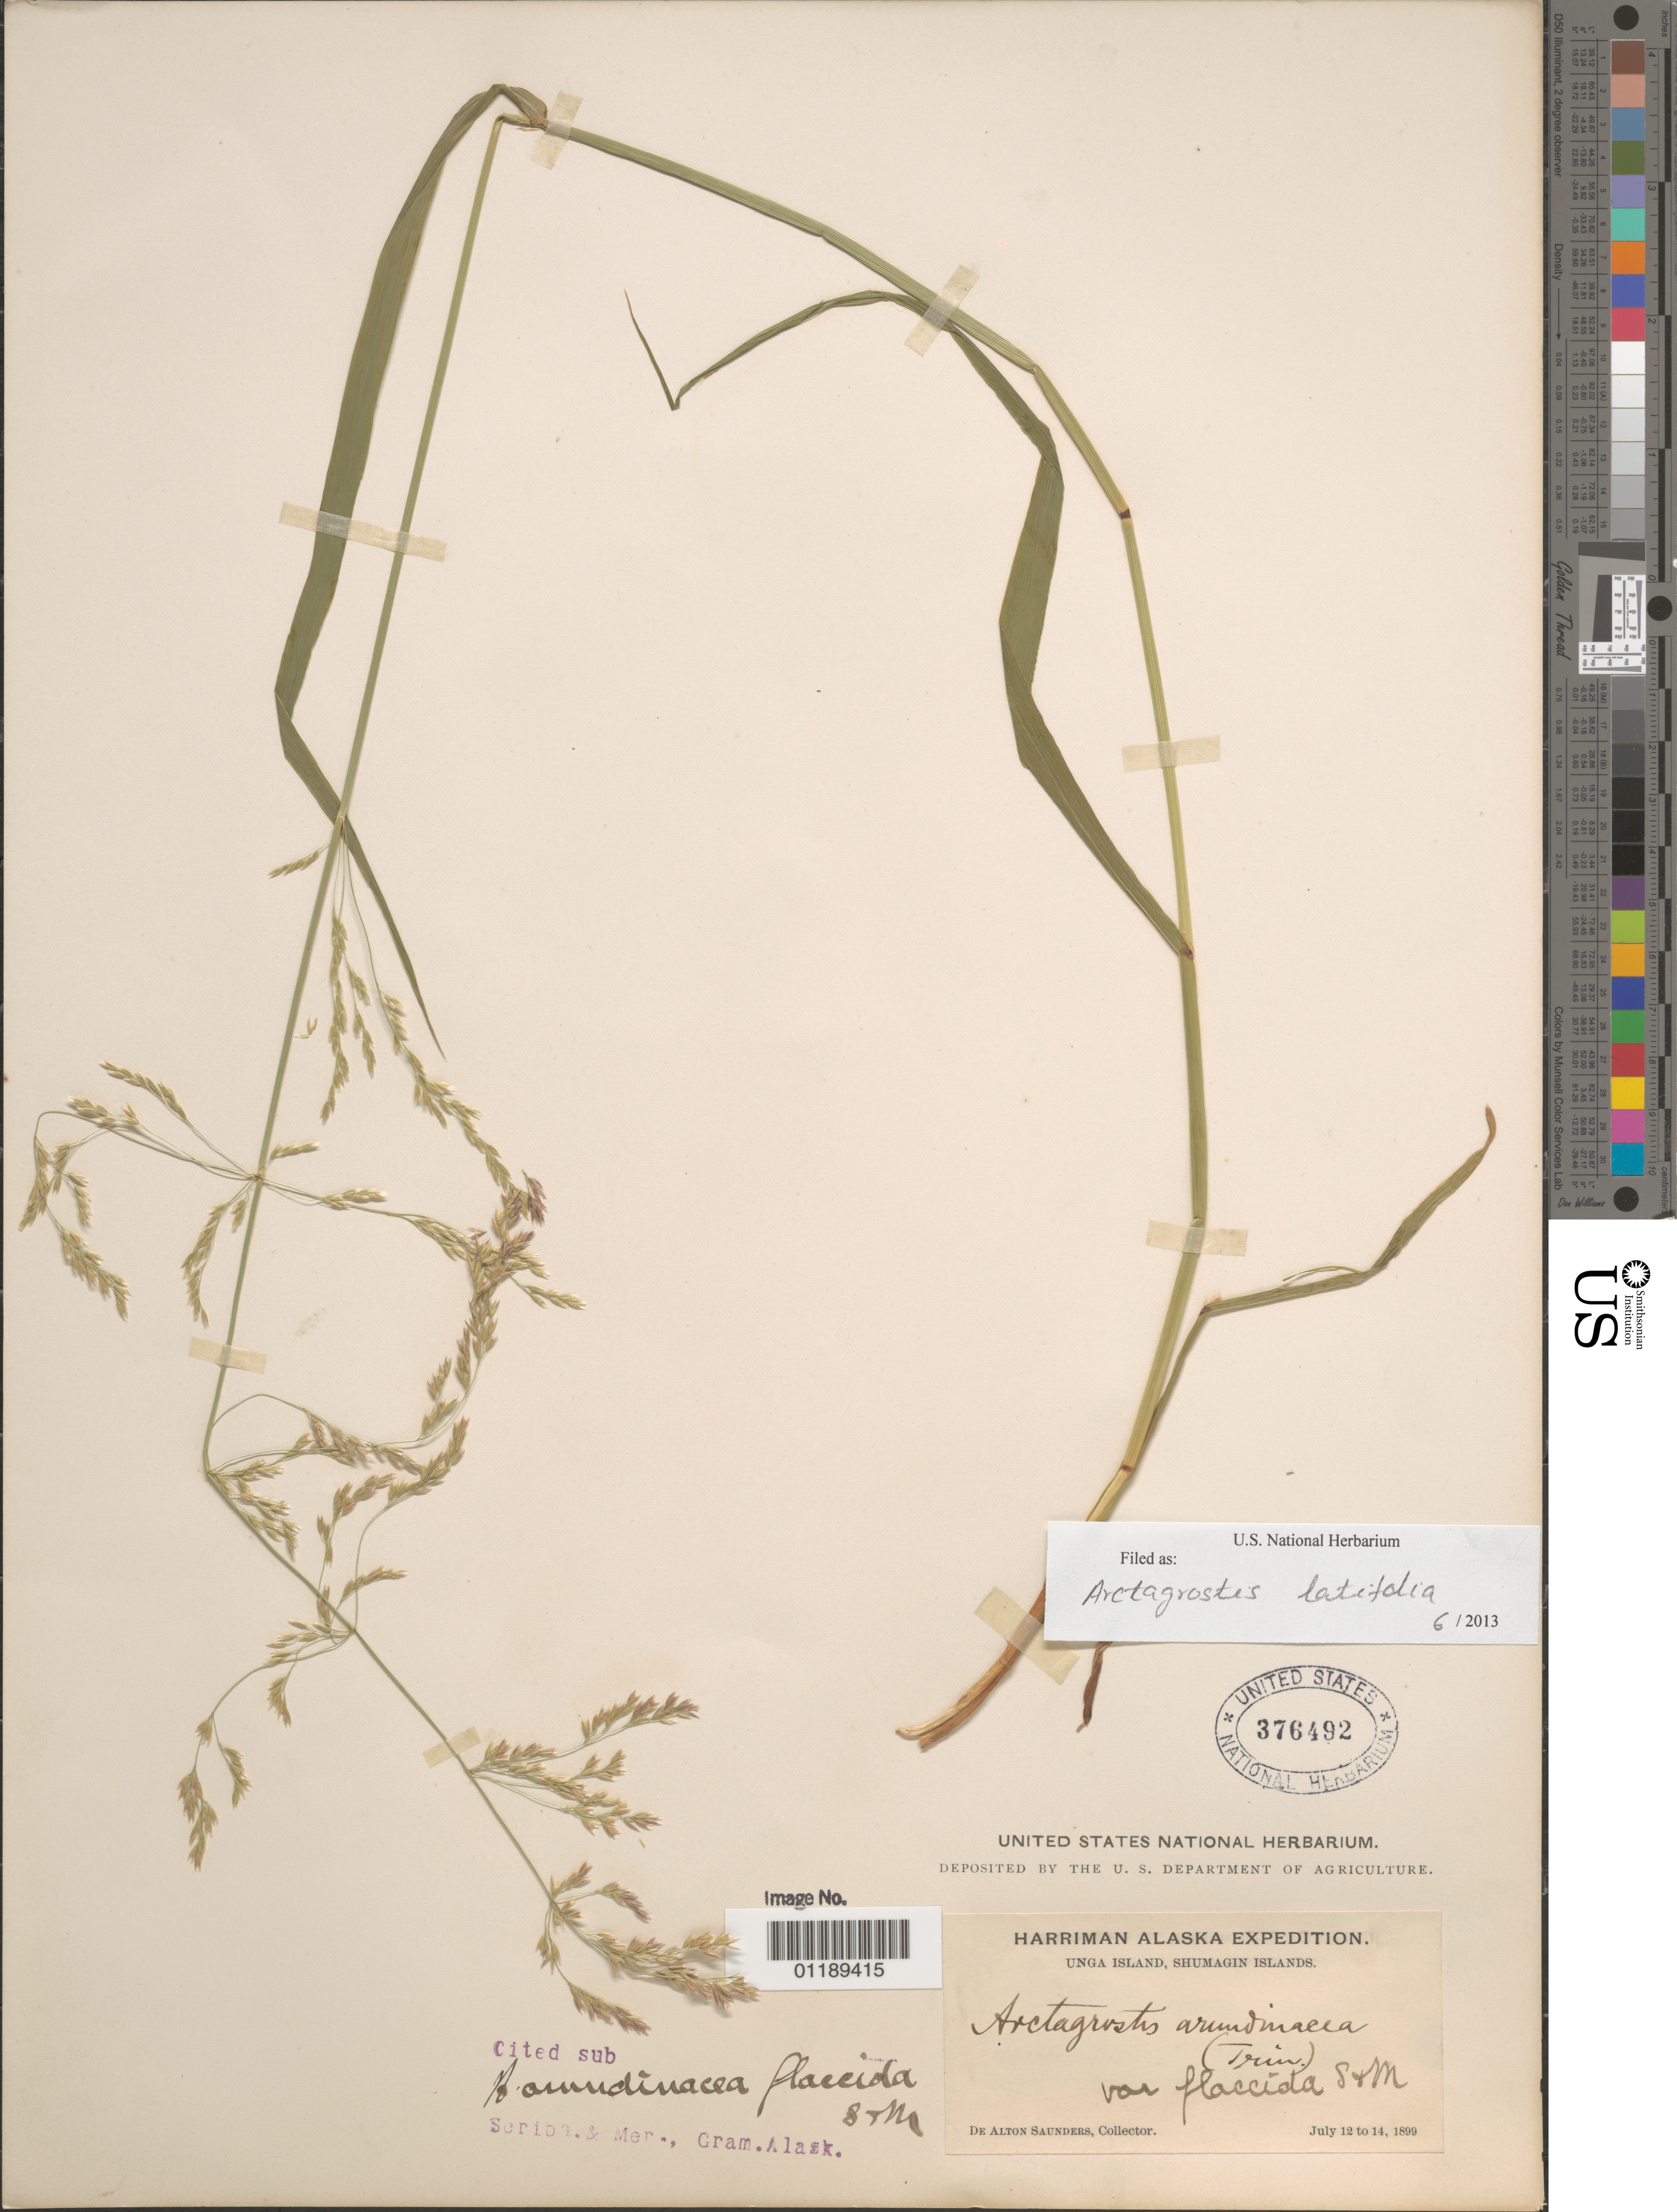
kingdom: Plantae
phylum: Tracheophyta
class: Liliopsida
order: Poales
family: Poaceae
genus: Arctagrostis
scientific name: Arctagrostis latifolia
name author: (R. Br.) Griseb.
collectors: D. Saunders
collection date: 1899-07-12/1899-07-14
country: United States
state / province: Alaska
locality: Unga Island, Shumagin Islands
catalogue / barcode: US 376492